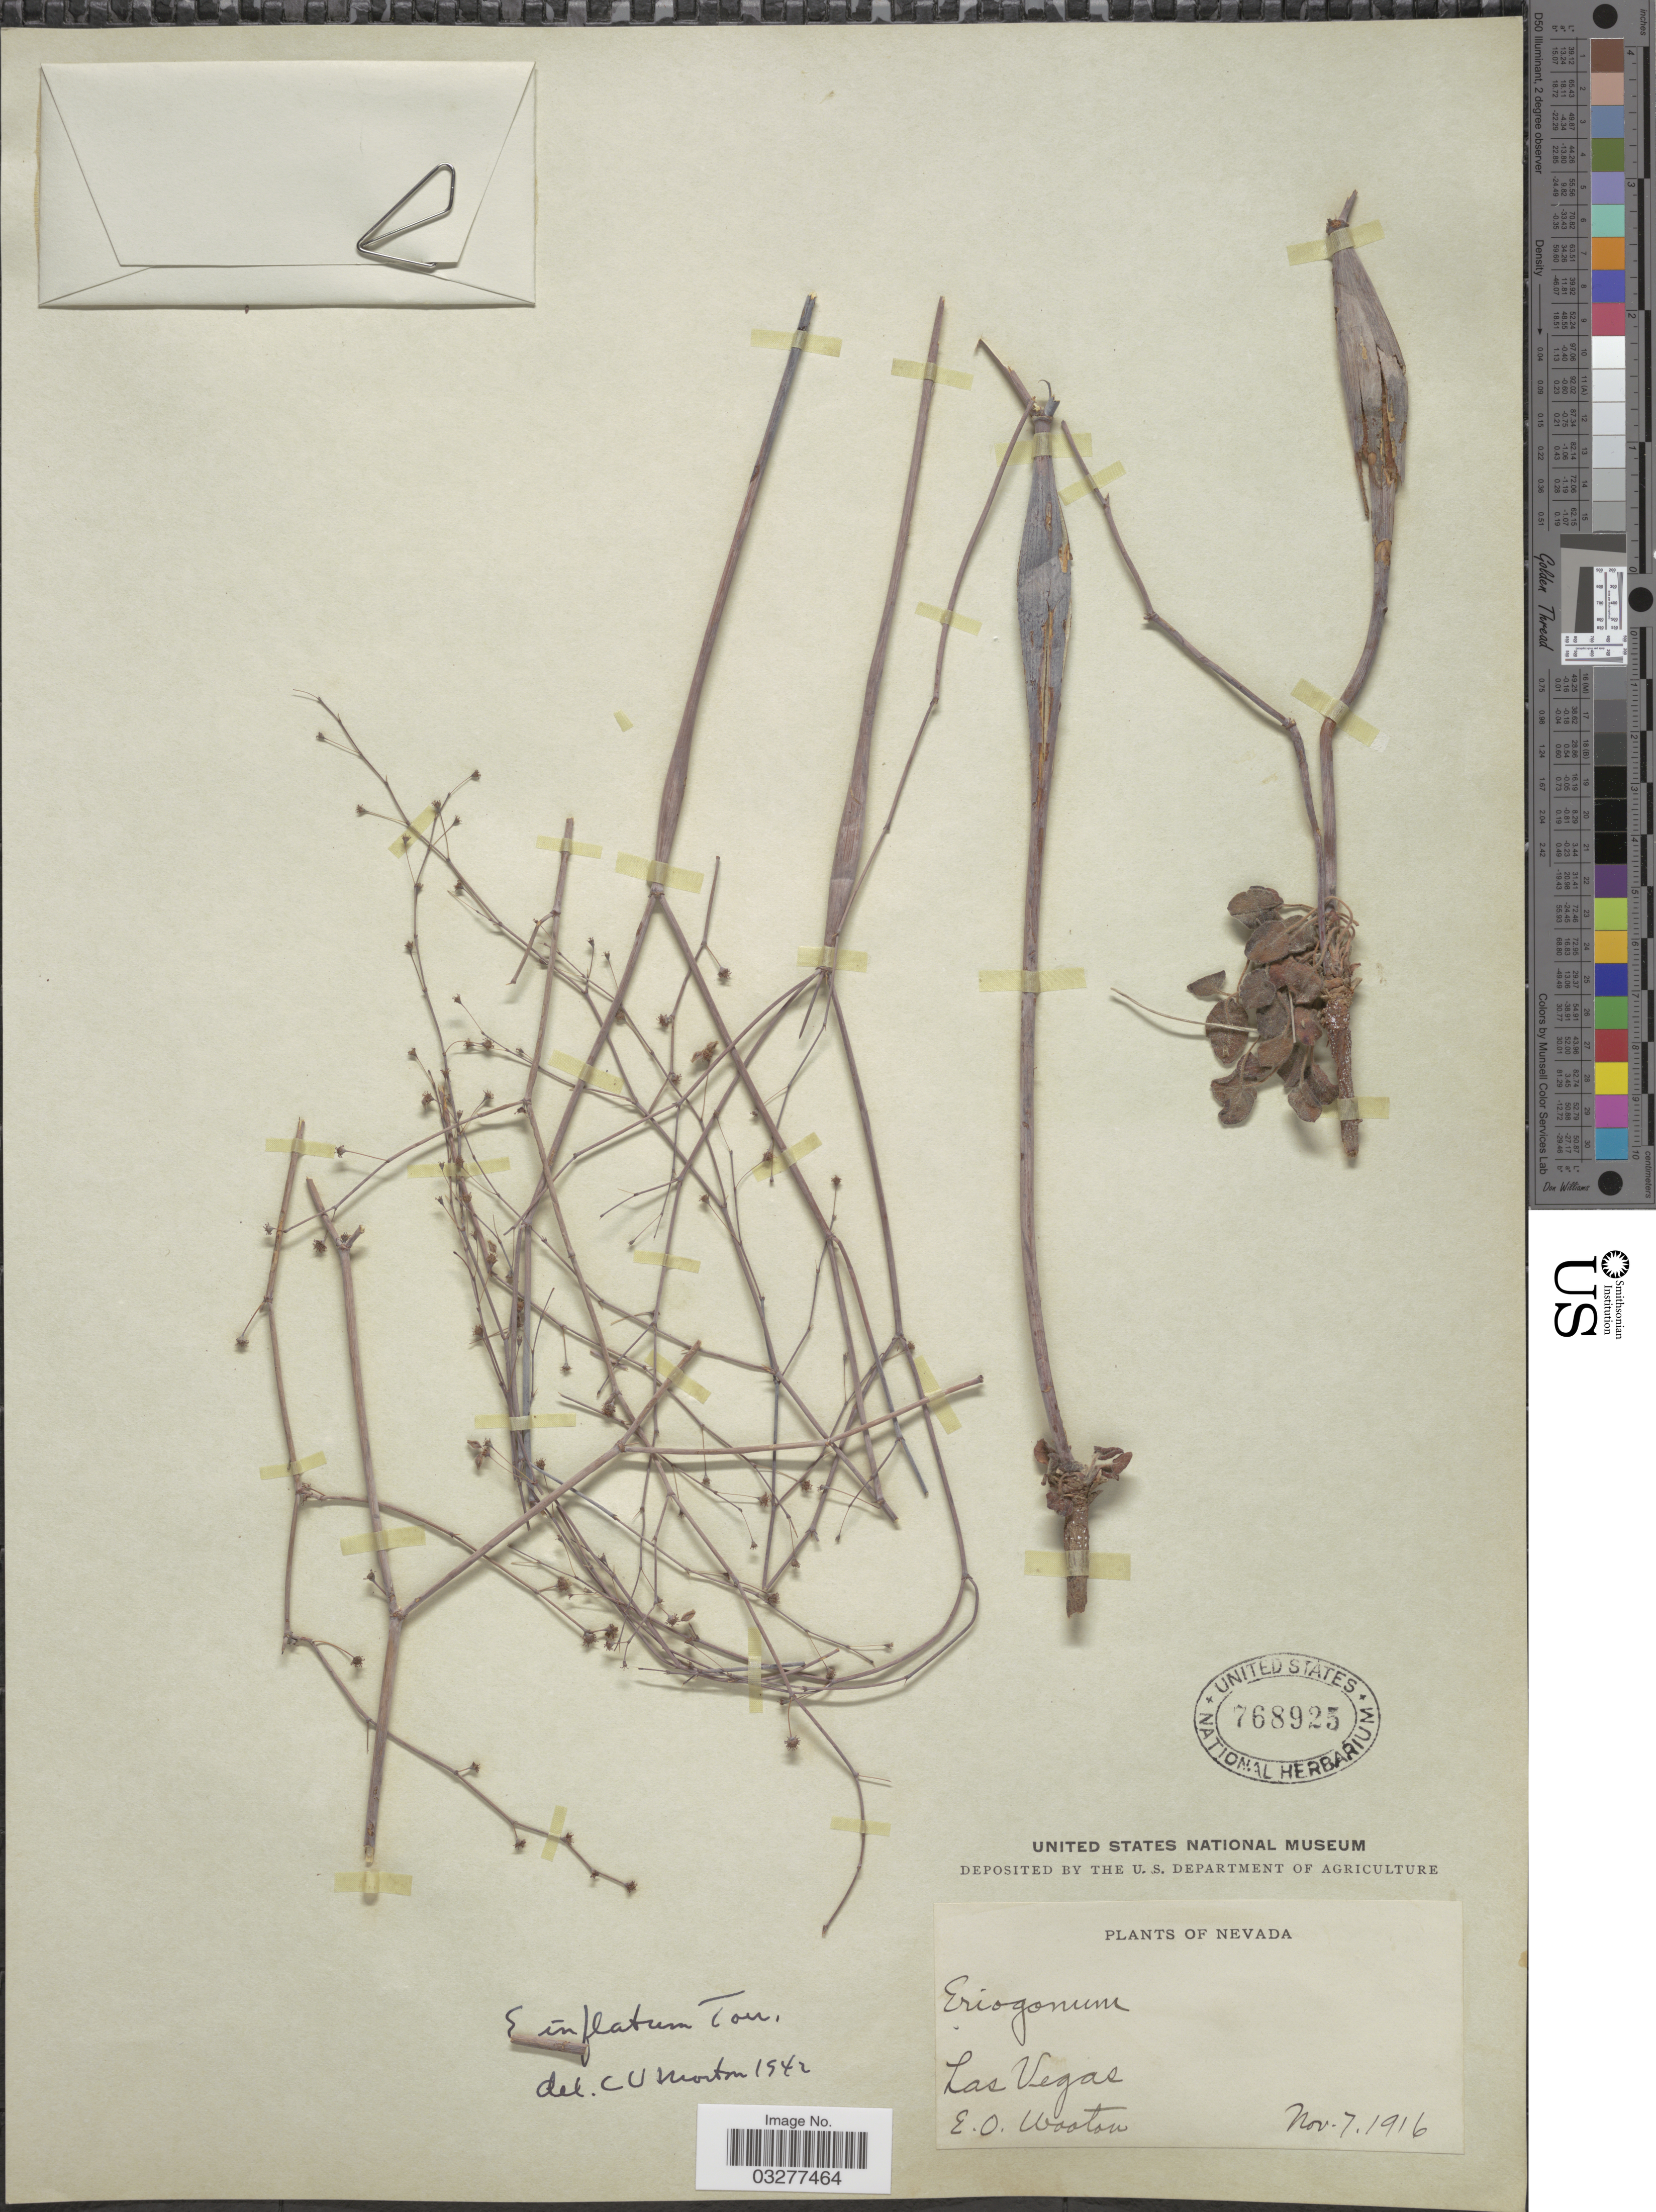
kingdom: Plantae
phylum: Tracheophyta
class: Magnoliopsida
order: Caryophyllales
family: Polygonaceae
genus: Eriogonum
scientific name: Eriogonum inflatum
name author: Torr. & Frém.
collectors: E. O. Wooton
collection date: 1916-11-07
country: United States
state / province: Nevada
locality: Las Vegas.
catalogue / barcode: US 768925